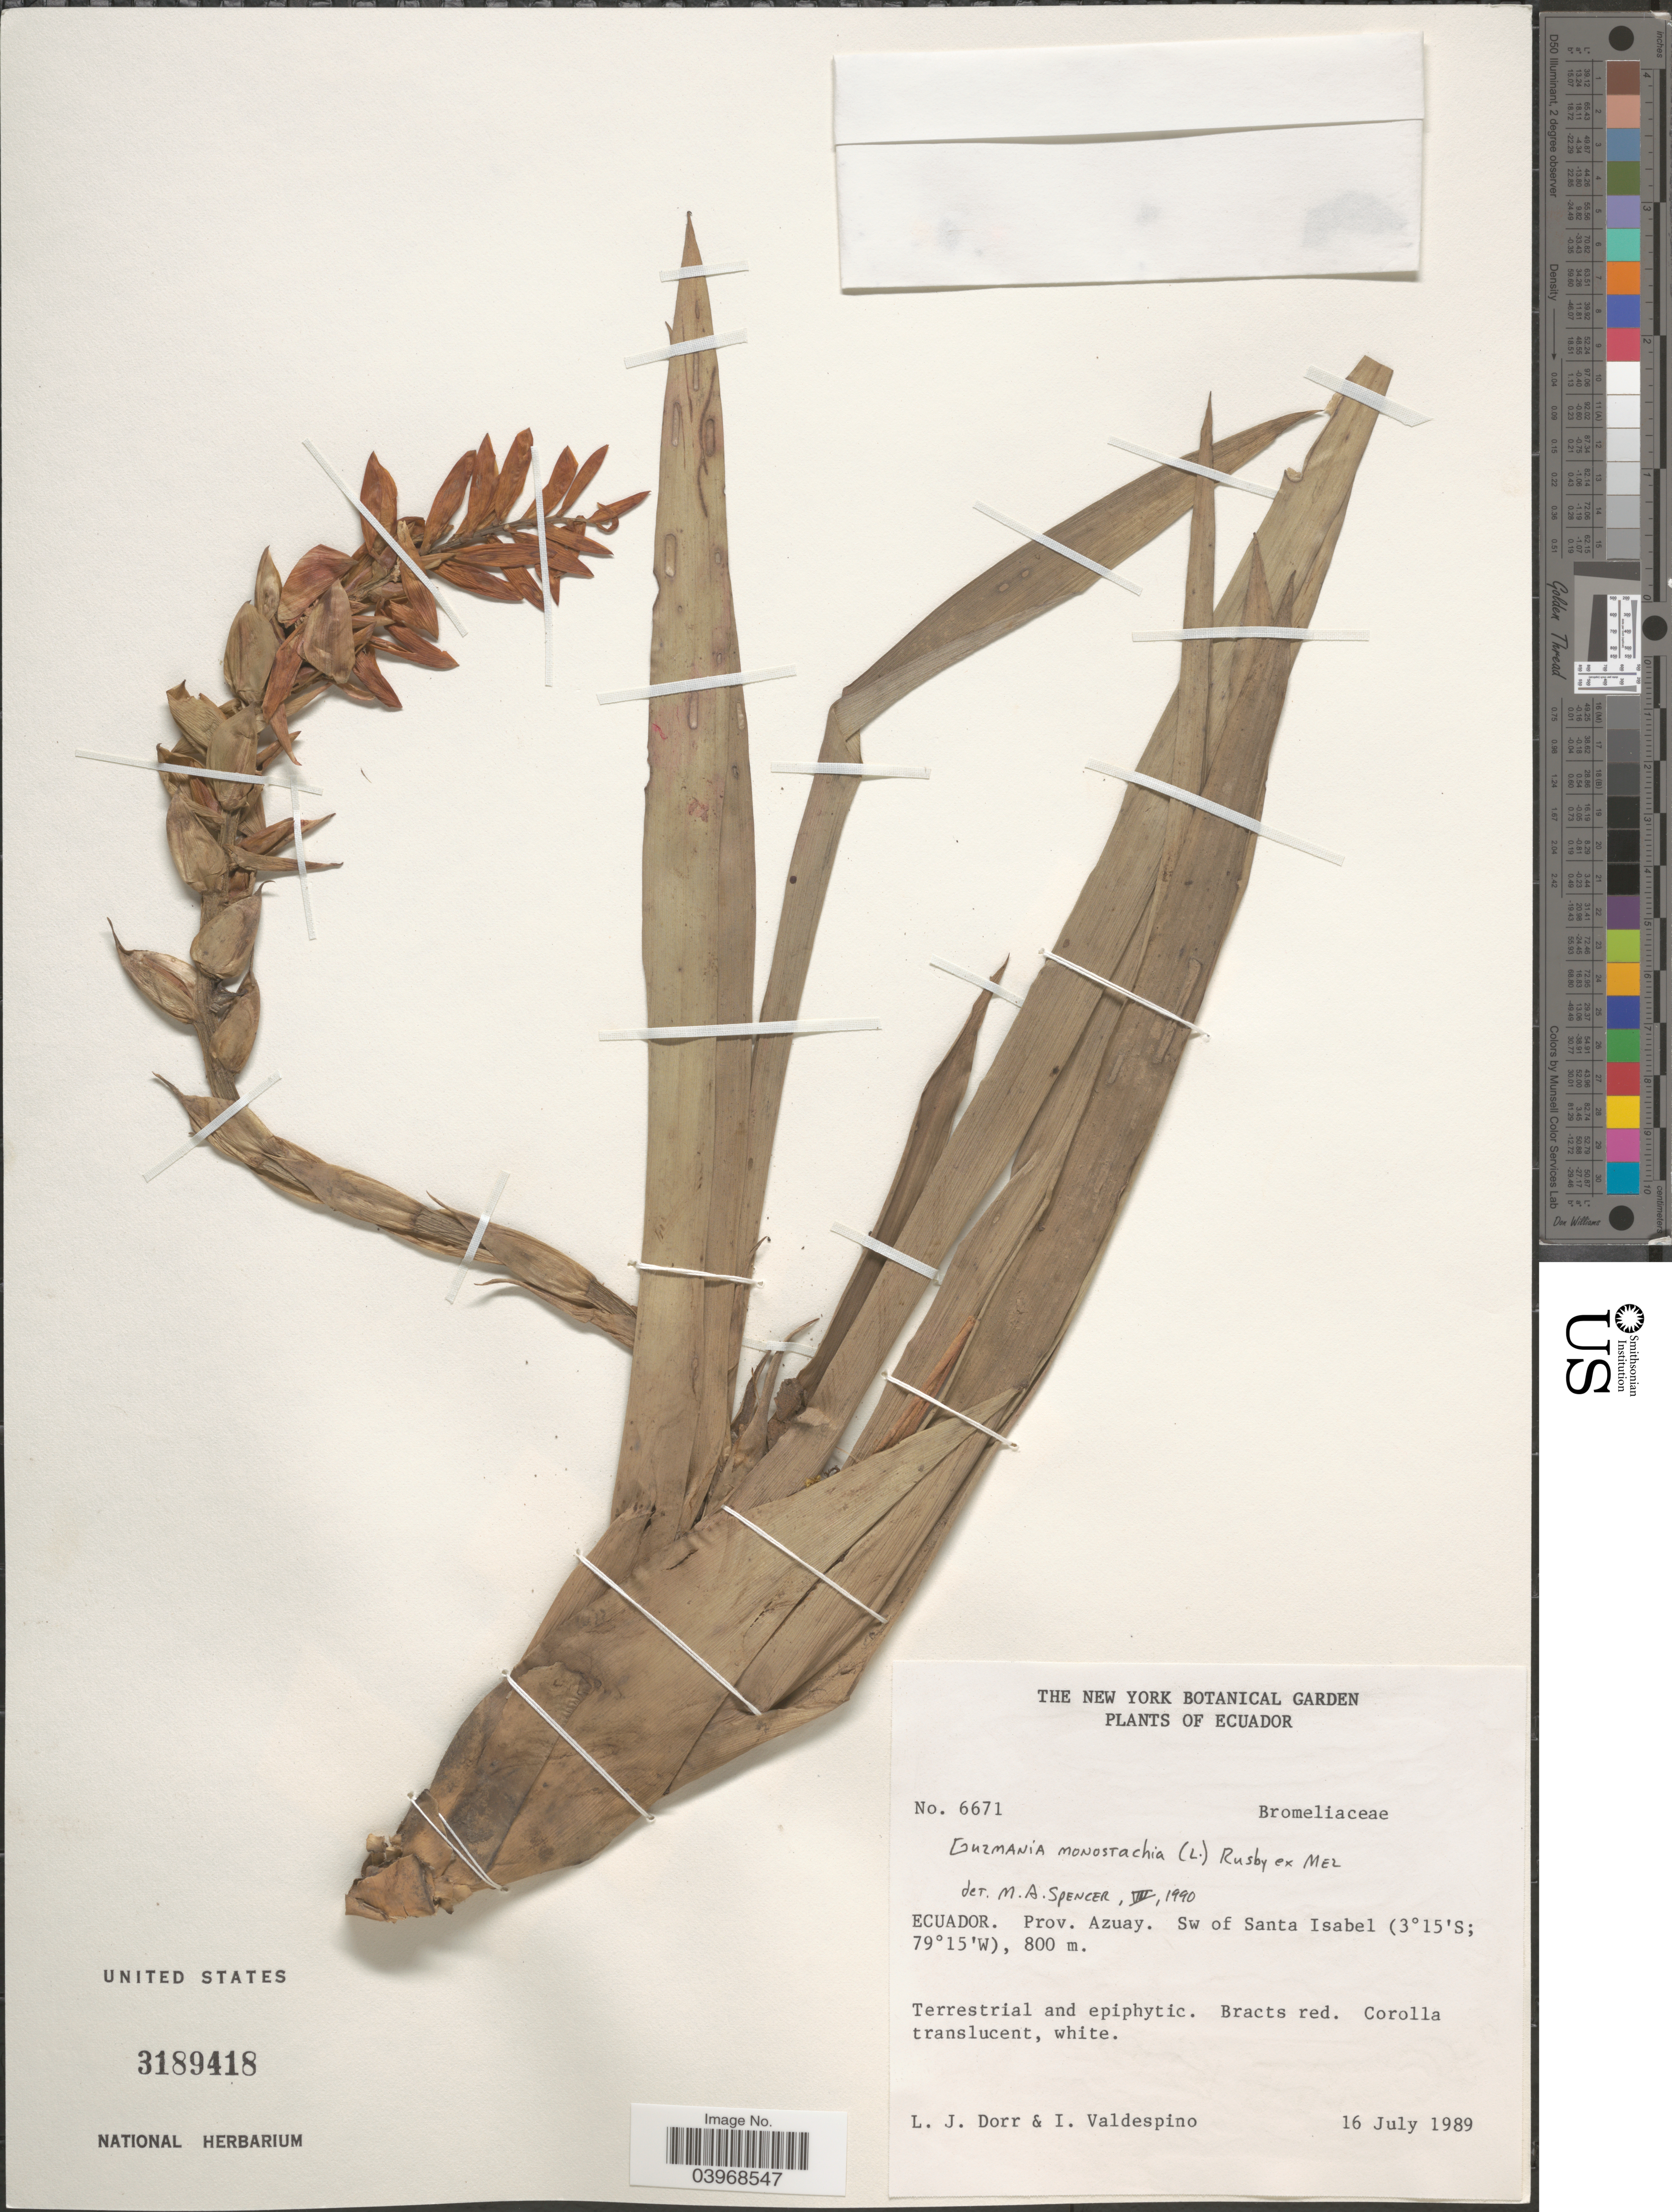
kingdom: Plantae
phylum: Tracheophyta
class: Liliopsida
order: Poales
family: Bromeliaceae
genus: Guzmania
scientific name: Guzmania monostachia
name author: (L.) Rusby ex Mez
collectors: L. J. Dorr & I. Valdespino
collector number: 6671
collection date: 1989-07-16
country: Ecuador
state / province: Azuay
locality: Sw of Santa Isabel.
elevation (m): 800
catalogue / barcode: US 3189418